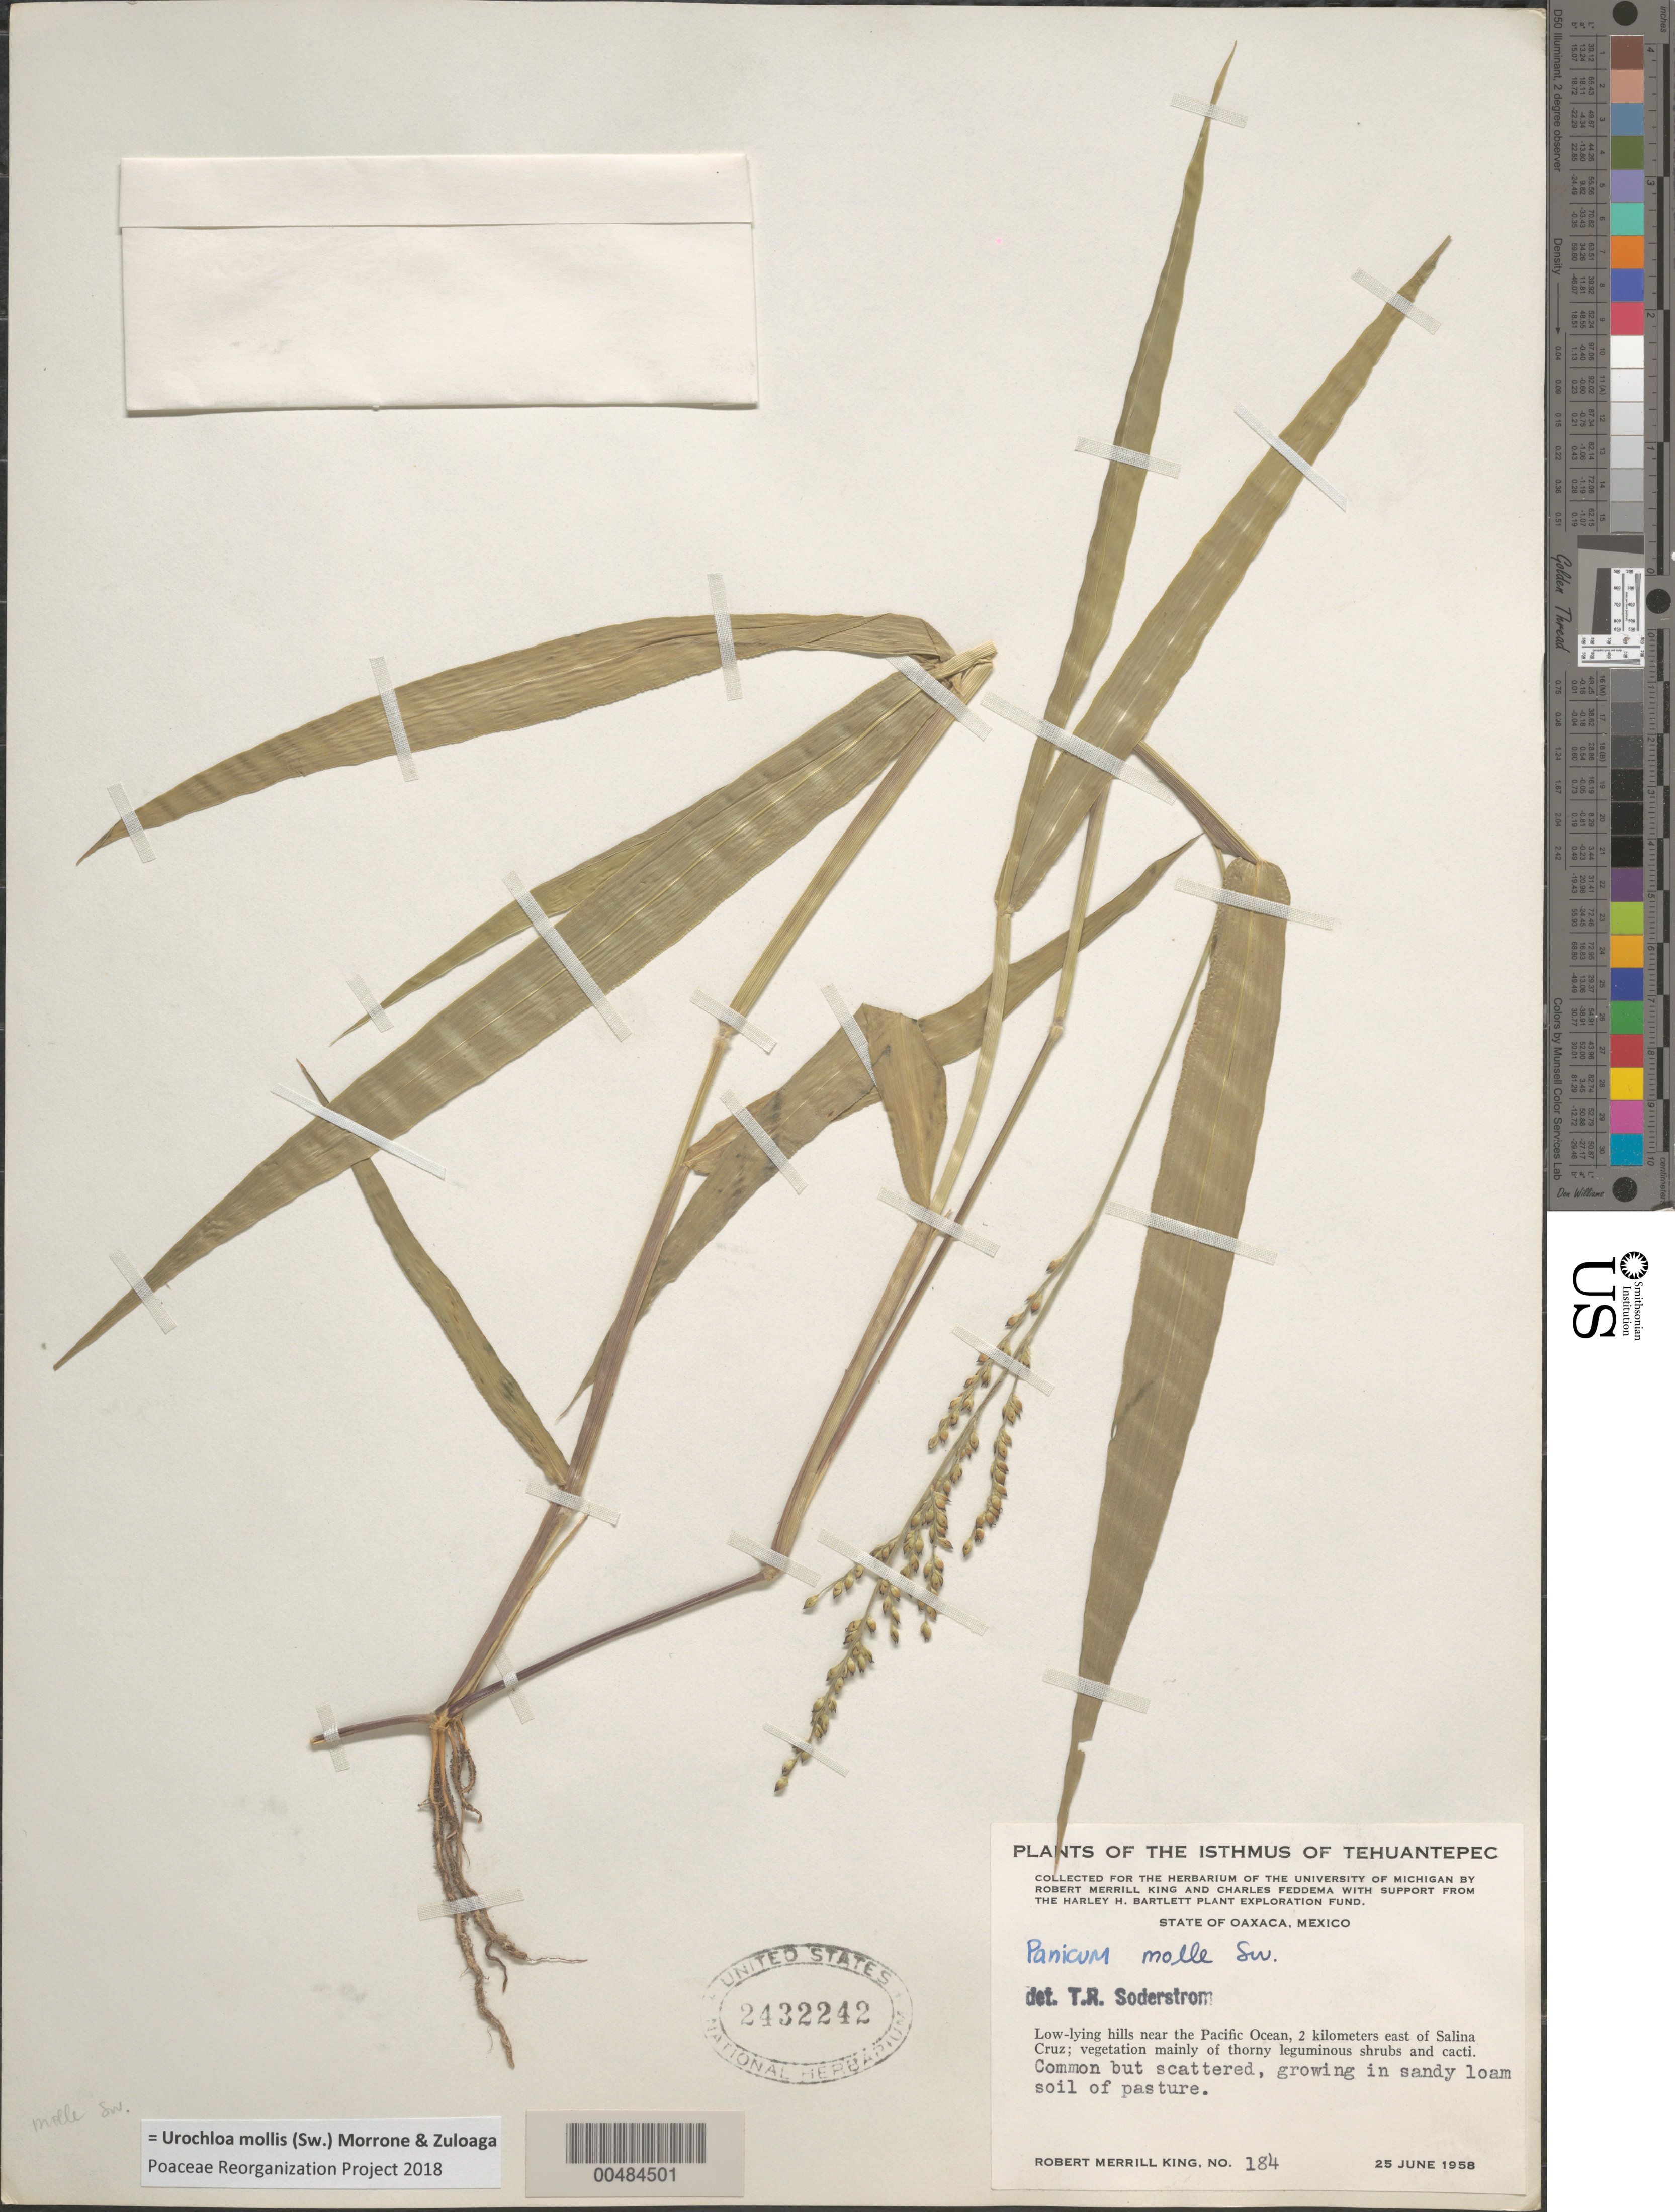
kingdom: Plantae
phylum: Tracheophyta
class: Liliopsida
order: Poales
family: Poaceae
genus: Brachiaria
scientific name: Brachiaria molle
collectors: R. M. King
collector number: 184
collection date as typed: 25 Jun 1958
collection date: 1958-06-25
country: Mexico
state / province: Oaxaca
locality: Isthmus of Tehuantepec, near the Pacific Ocean, 2 km E of Salina Cruz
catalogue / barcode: US 2432242